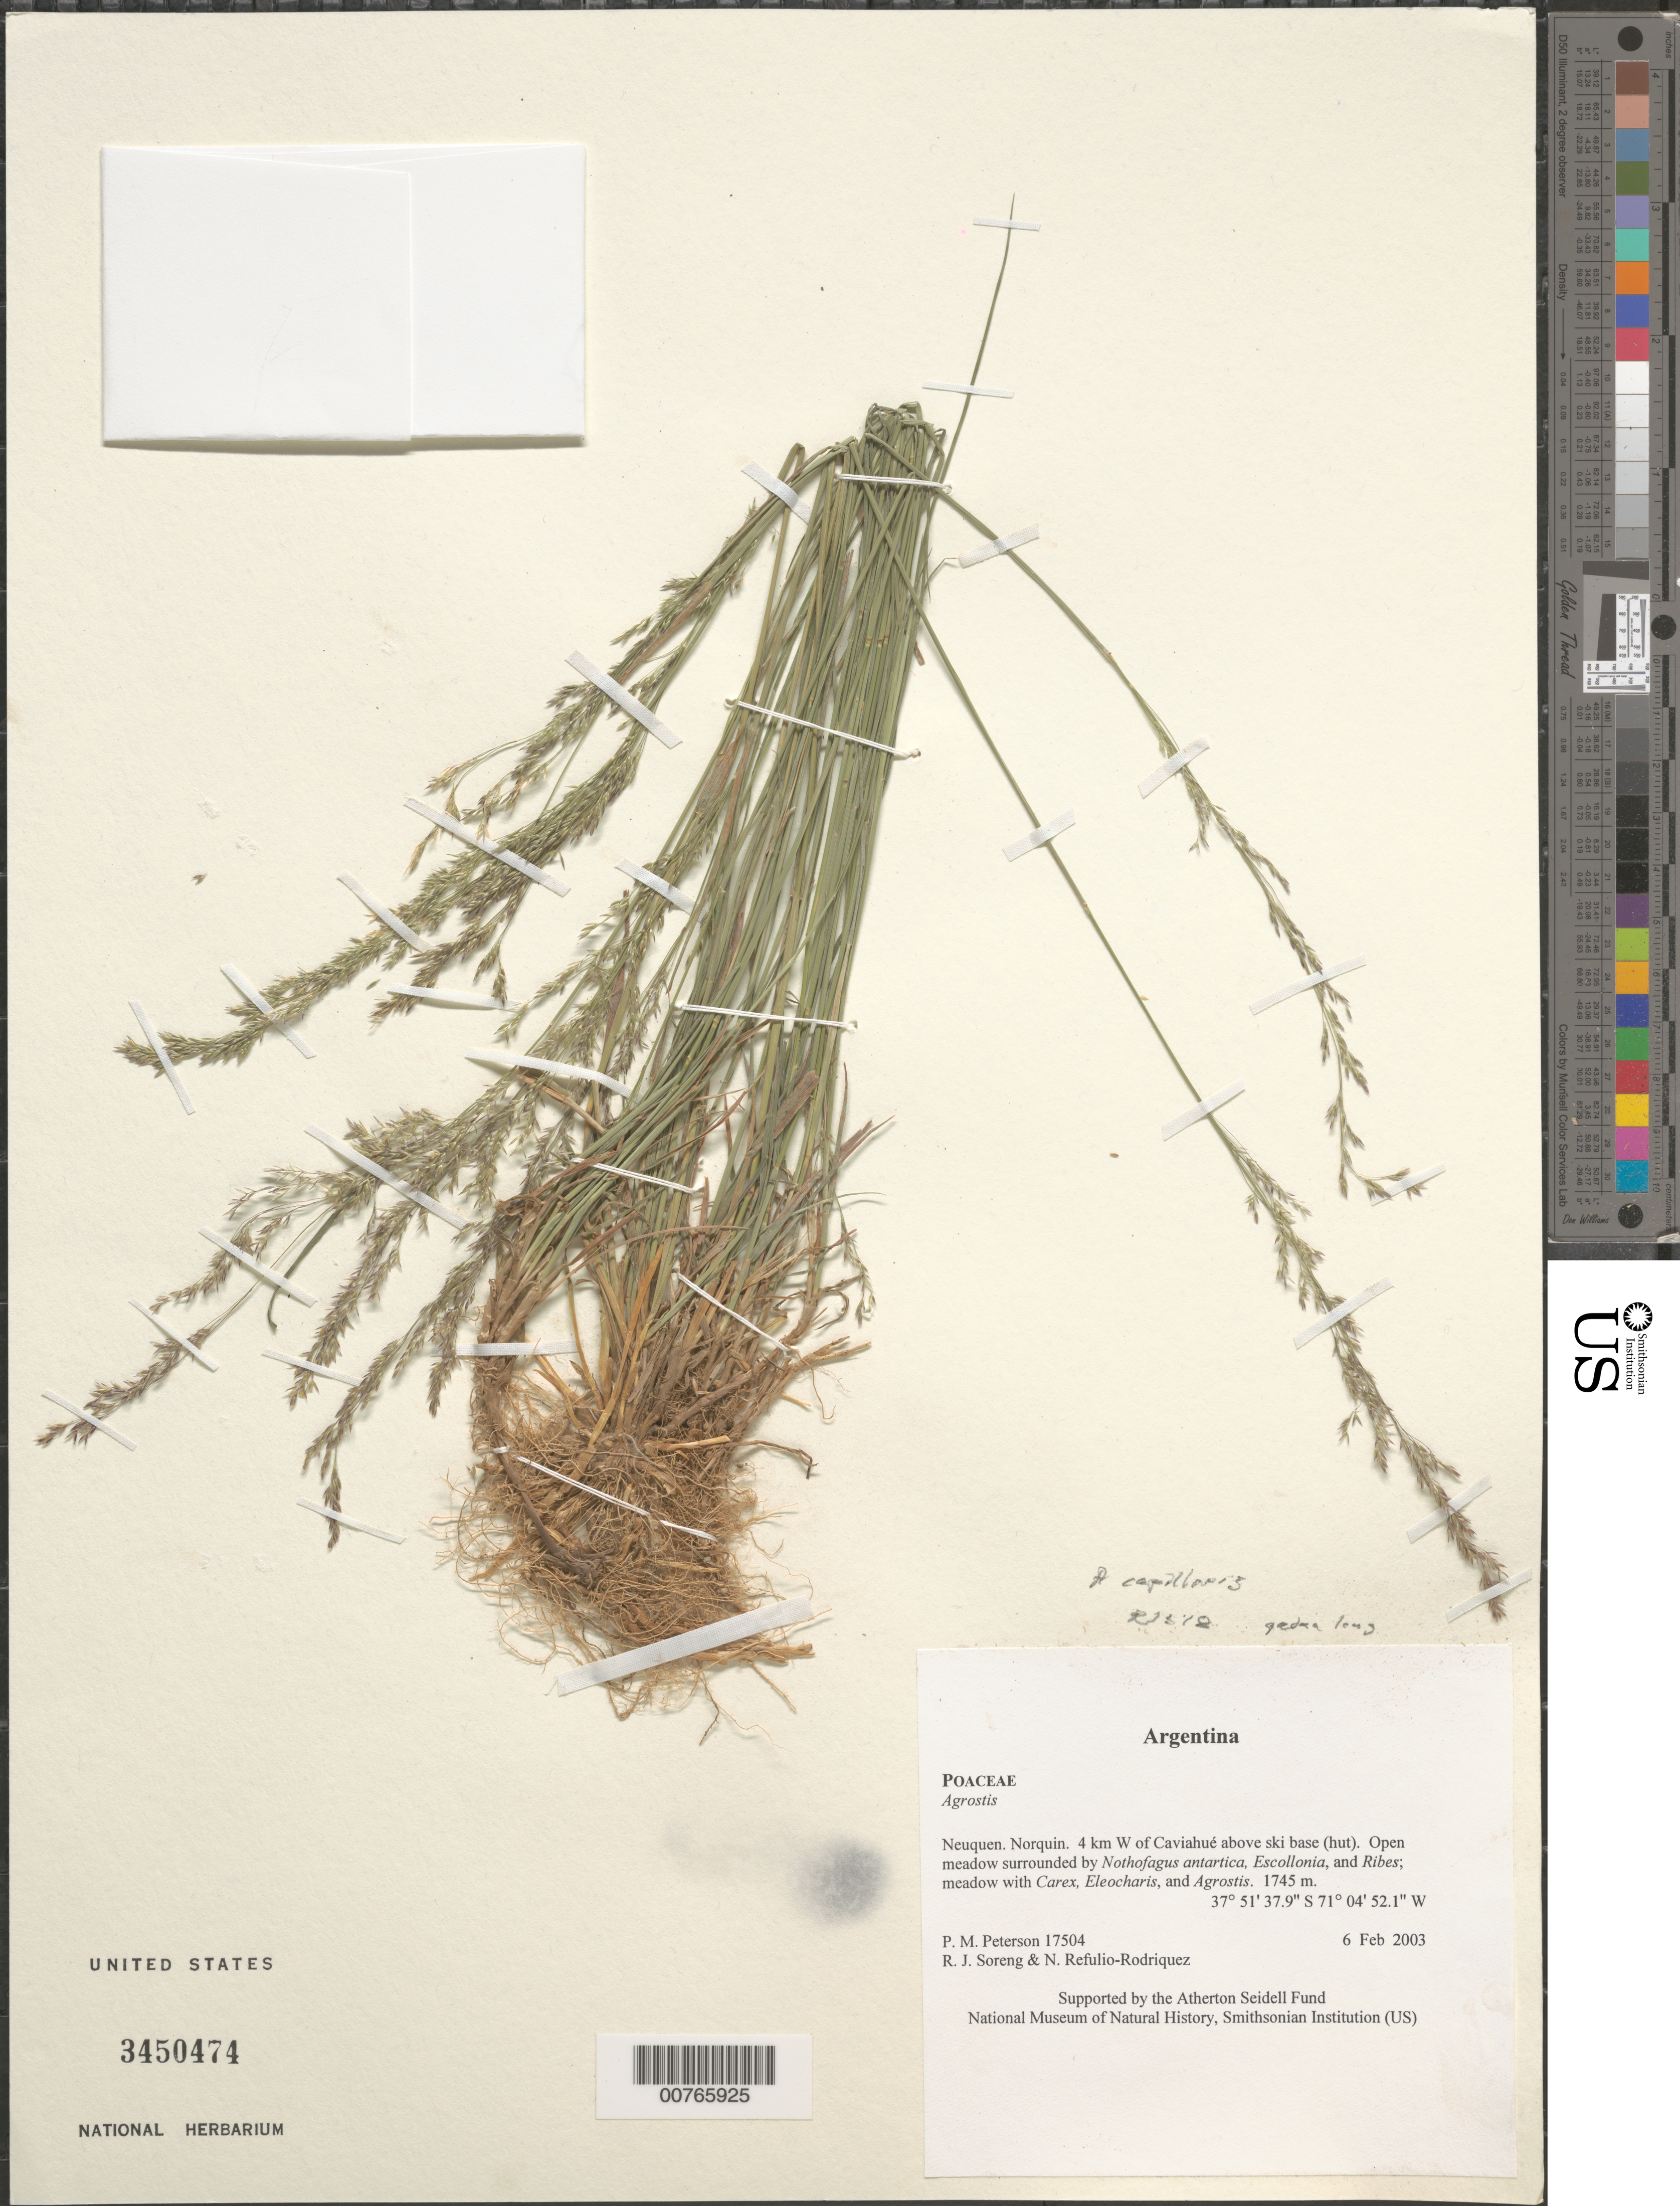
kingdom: Plantae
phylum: Tracheophyta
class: Liliopsida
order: Poales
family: Poaceae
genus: Agrostis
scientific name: Agrostis capillaris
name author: L.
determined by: Soreng, Robert J., Research Associate (BOT), Smithsonian Institution - National Museum of Natural History (UNITED STATES)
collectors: P. M. Peterson, R. J. Soreng & N. Refulio-Rodríguez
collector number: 17504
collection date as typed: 06 Feb 2003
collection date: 2003-02-06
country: Argentina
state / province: Neuquen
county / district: Norquin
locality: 4 km W of Caviahué above ski base (hut). Open meadow surrounded by Nothofagus antartica, Escollonia, and Ribes; meadow with Carex, Eleocharis, and Agrostis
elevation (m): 1745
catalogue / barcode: US 3450474